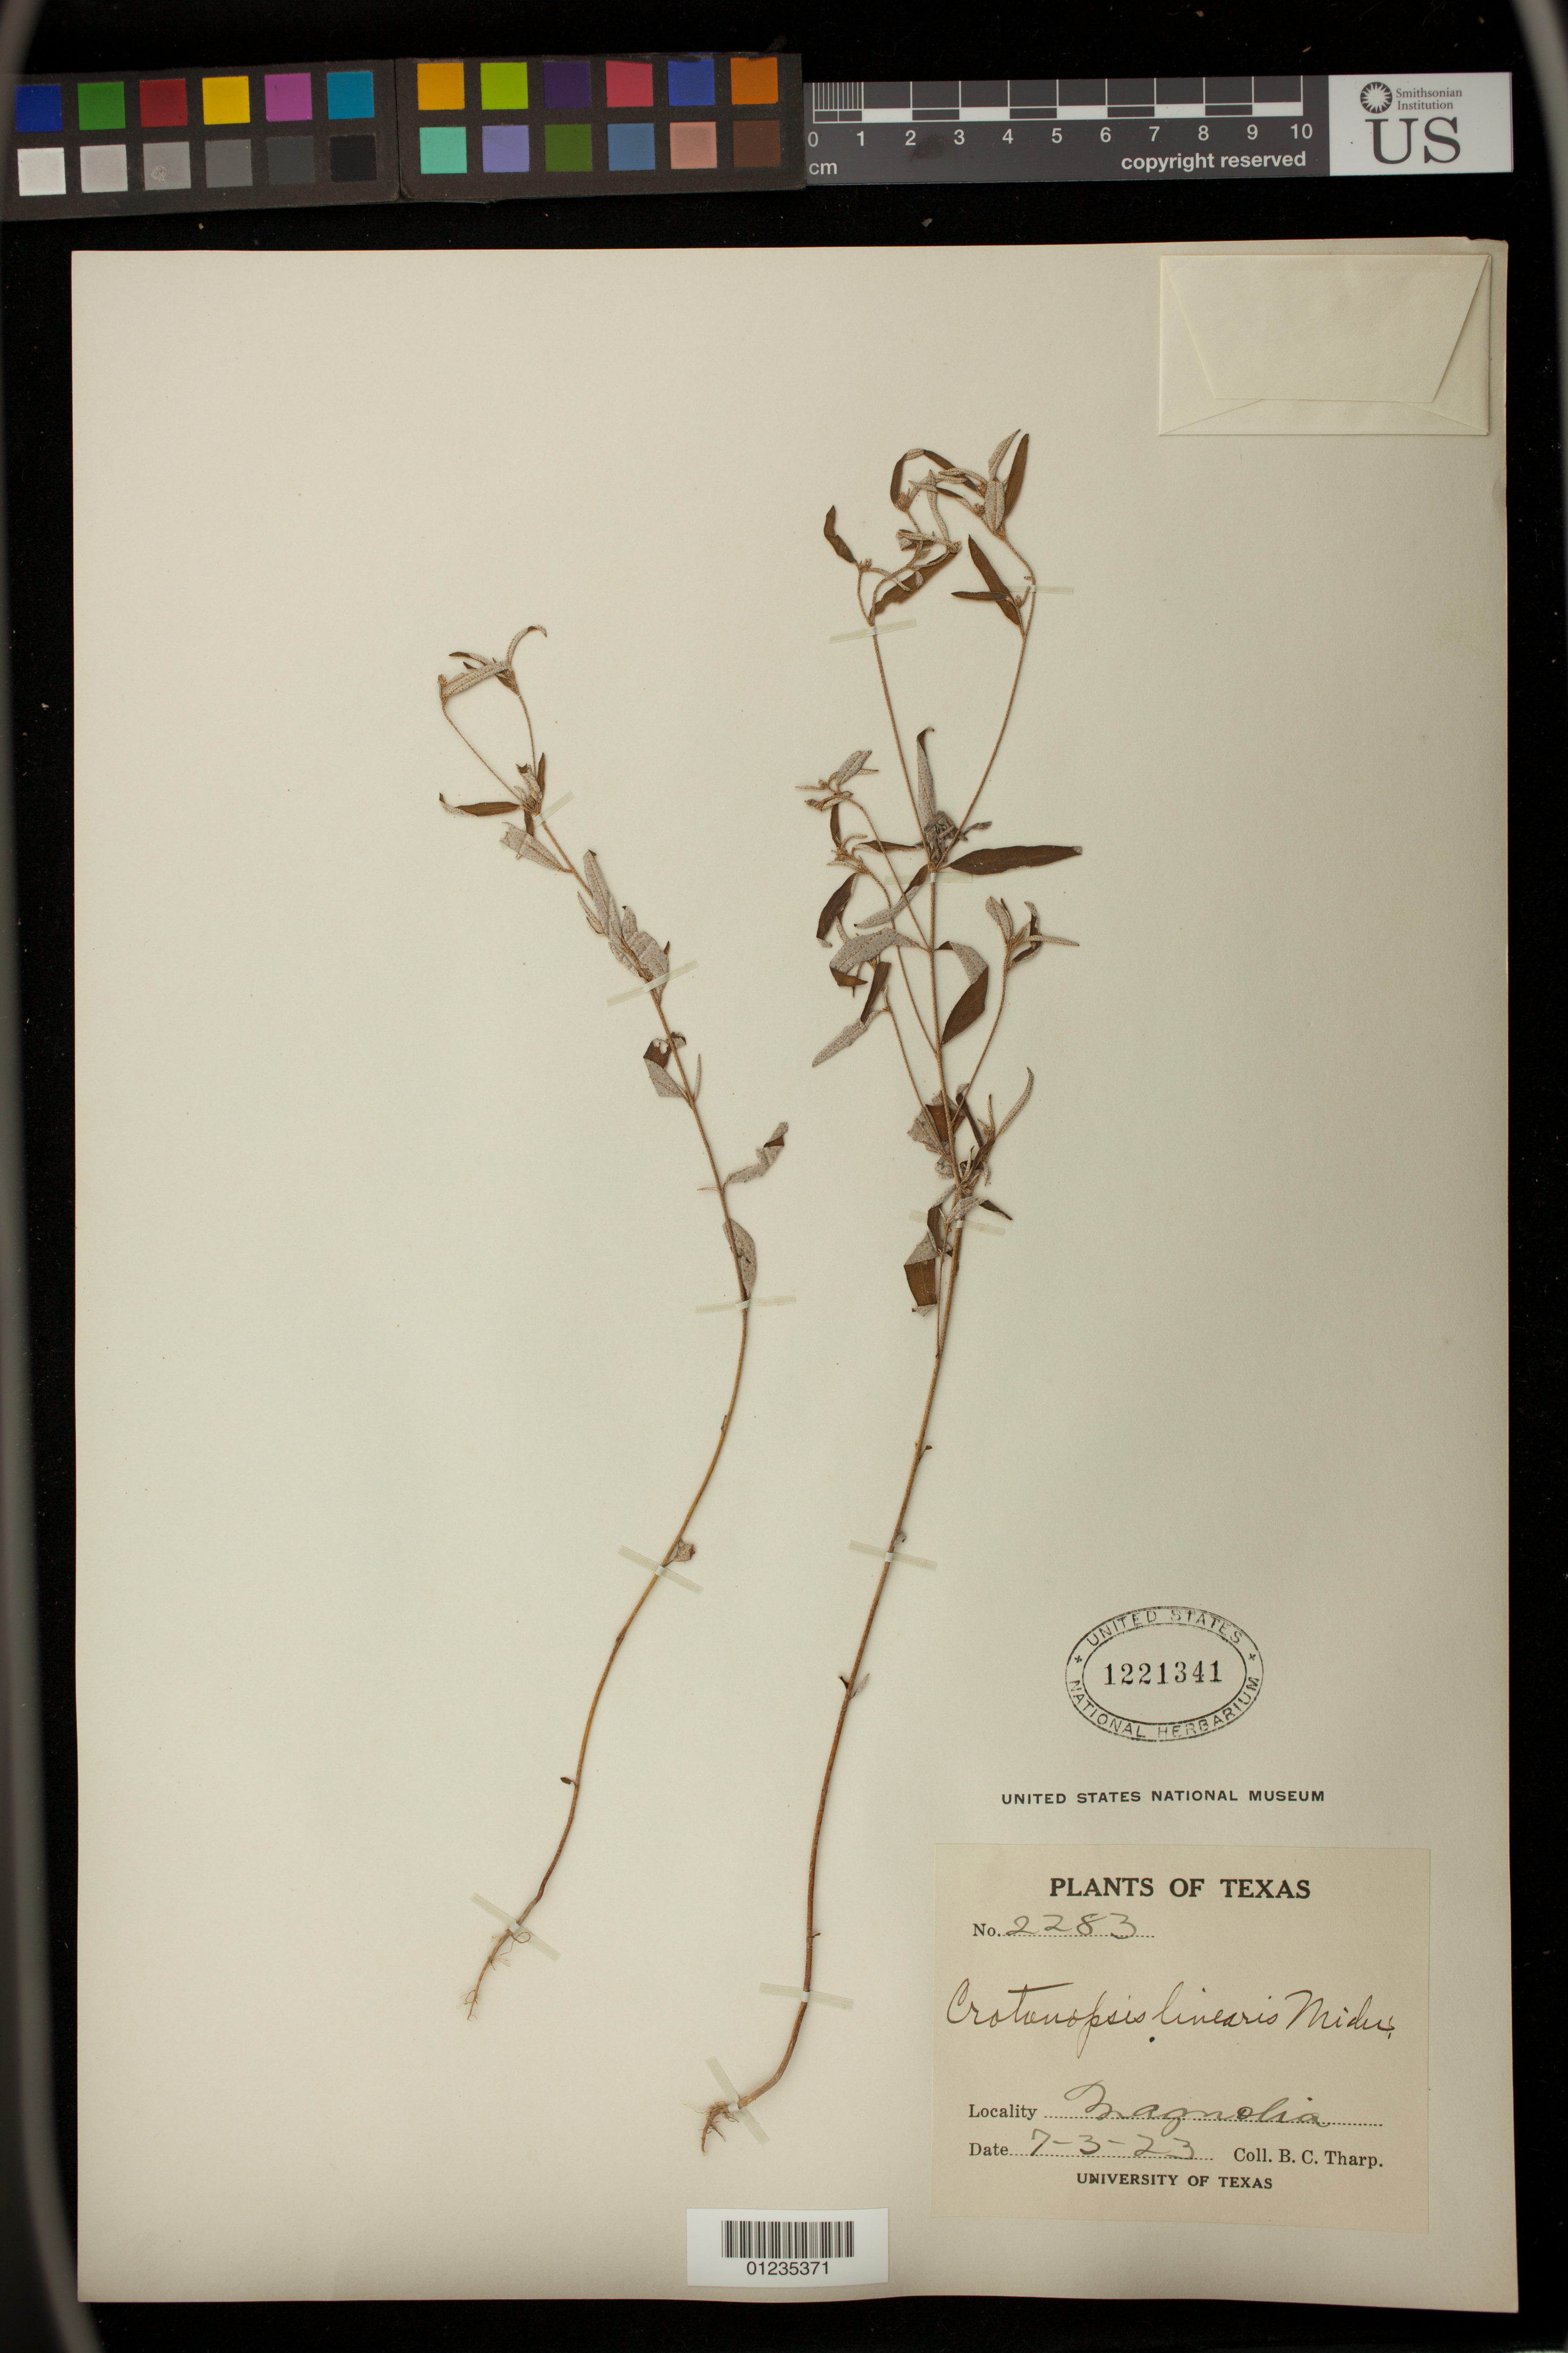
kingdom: Plantae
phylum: Tracheophyta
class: Magnoliopsida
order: Malpighiales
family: Euphorbiaceae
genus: Crotonopsis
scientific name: Crotonopsis elliptica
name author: Willd.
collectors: B. C. Tharp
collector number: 2283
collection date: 1923-07-03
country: United States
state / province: Texas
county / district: Montgomery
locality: Magnolia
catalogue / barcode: US 1221341